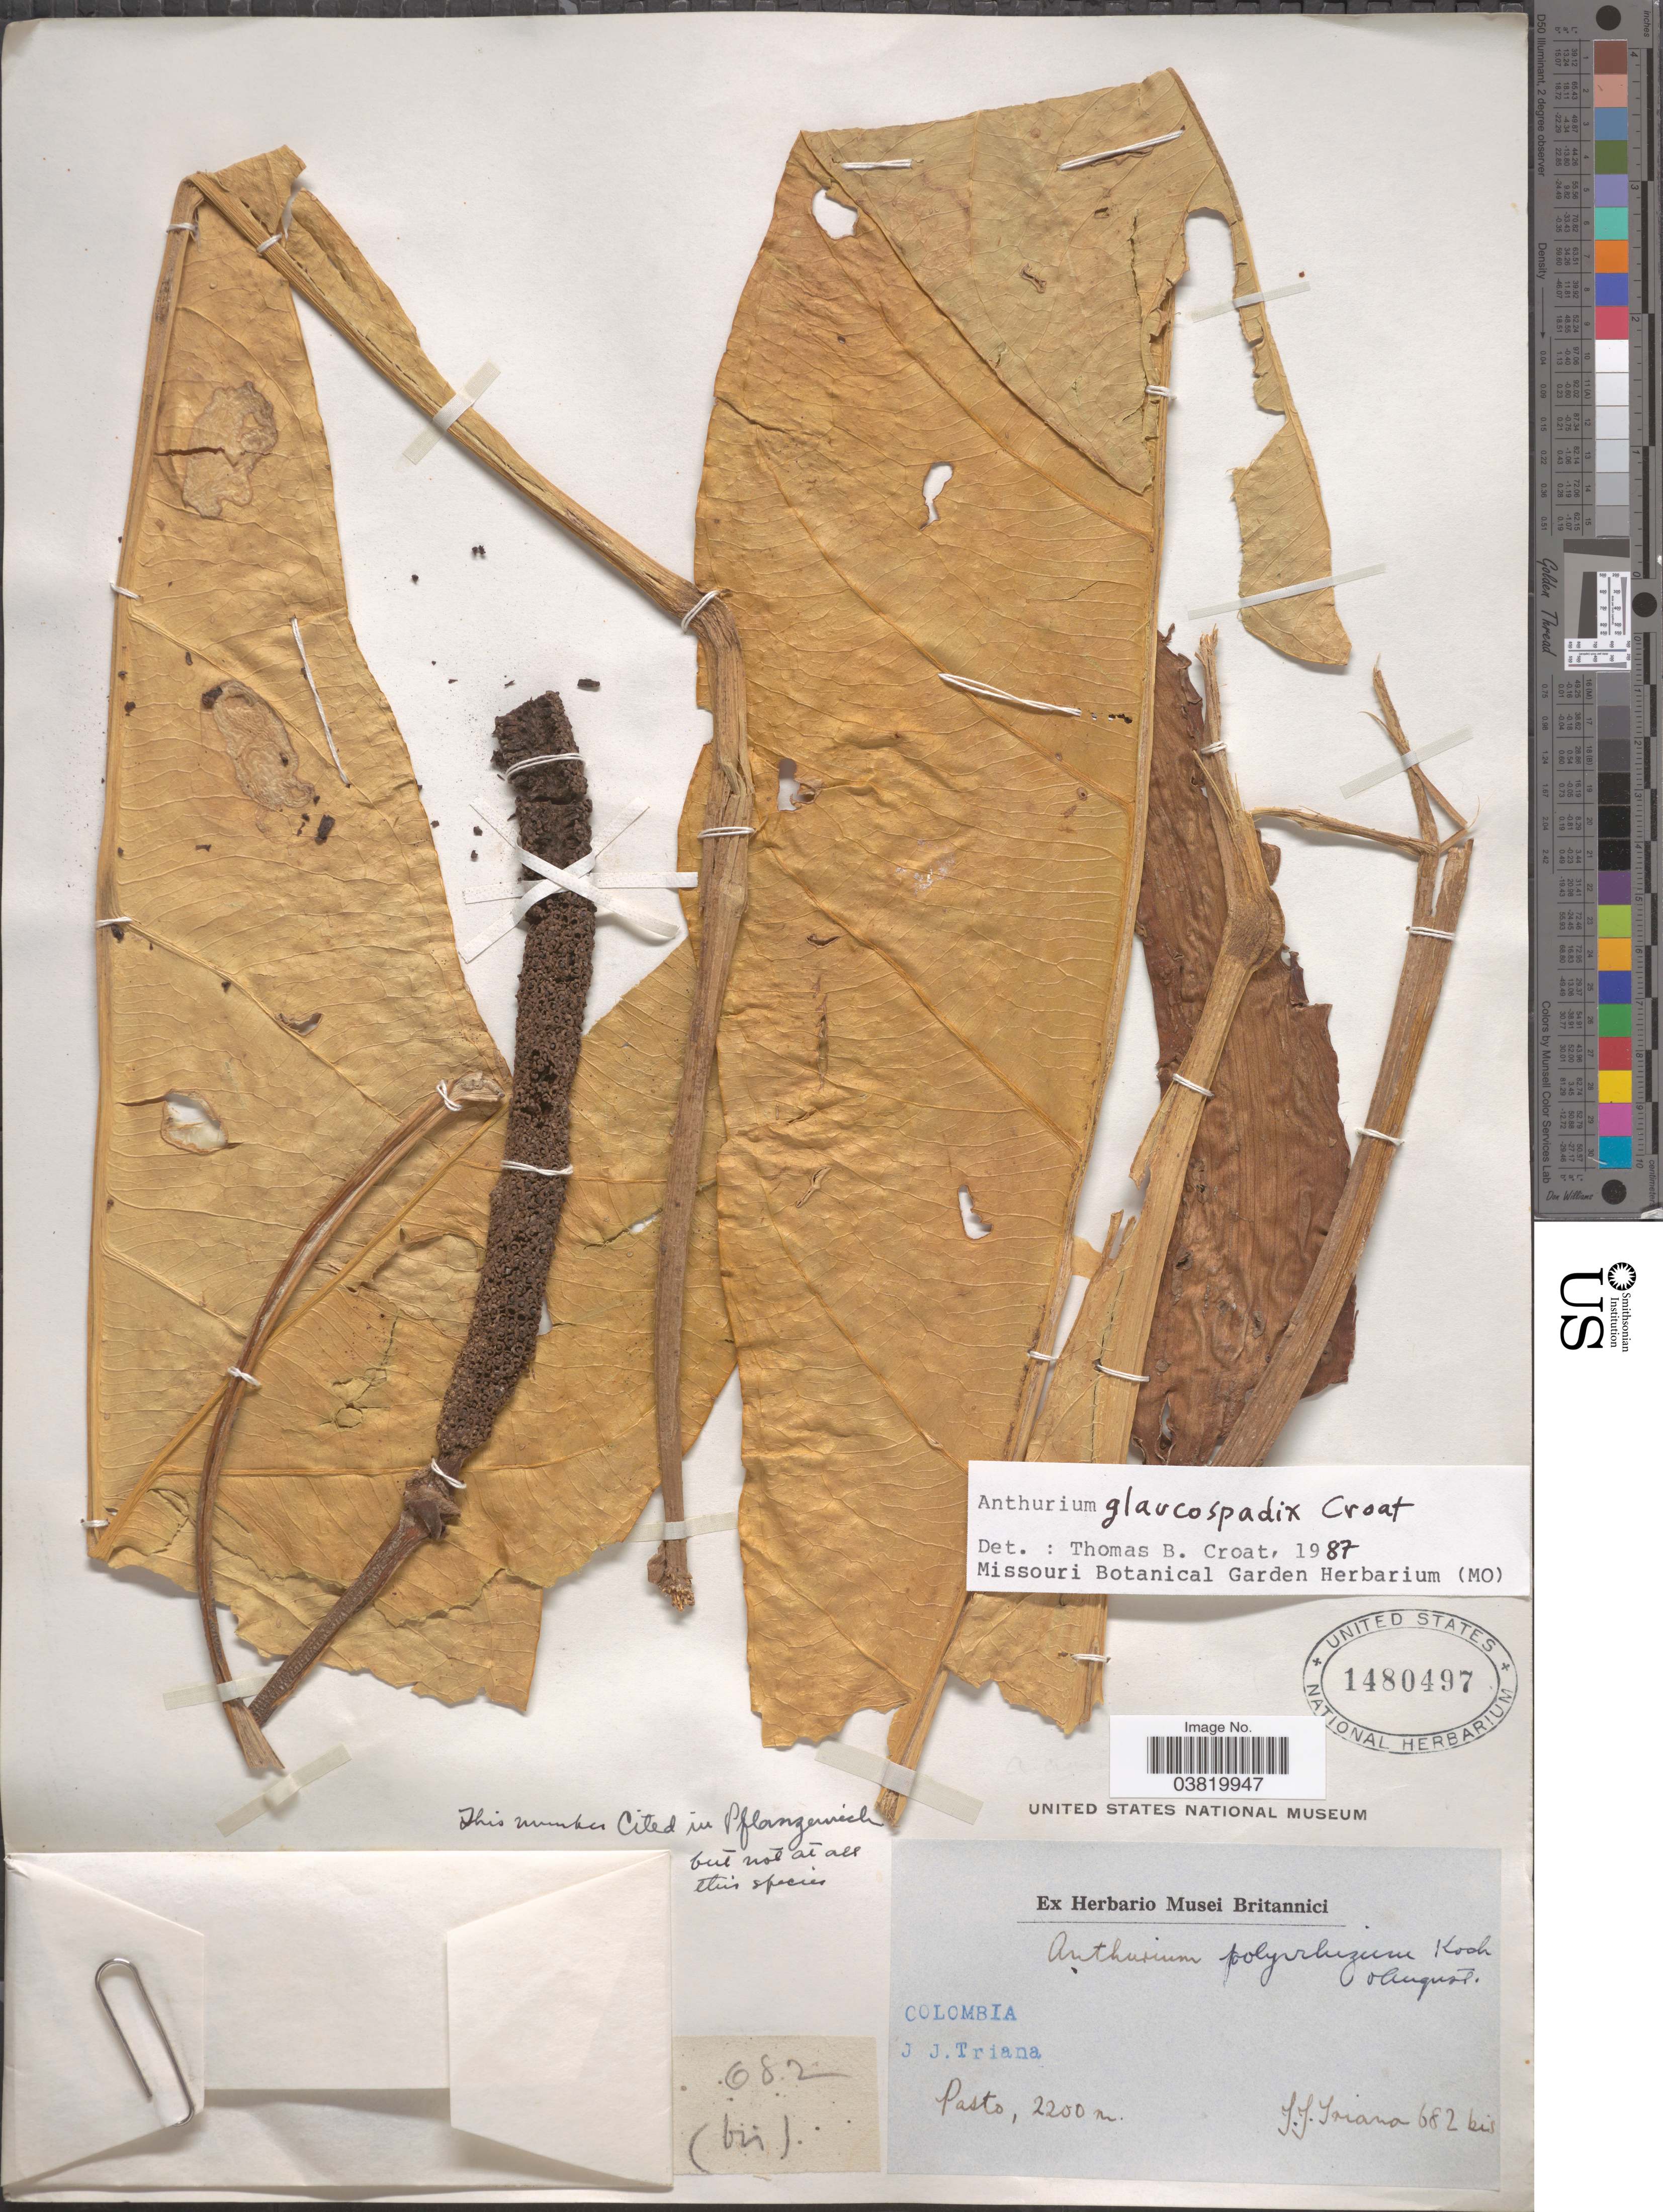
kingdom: Plantae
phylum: Tracheophyta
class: Liliopsida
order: Alismatales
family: Araceae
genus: Anthurium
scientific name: Anthurium glaucospadix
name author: Croat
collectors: J. J. Triana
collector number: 682bis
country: Colombia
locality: Pasto.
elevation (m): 2200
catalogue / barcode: US 1480497